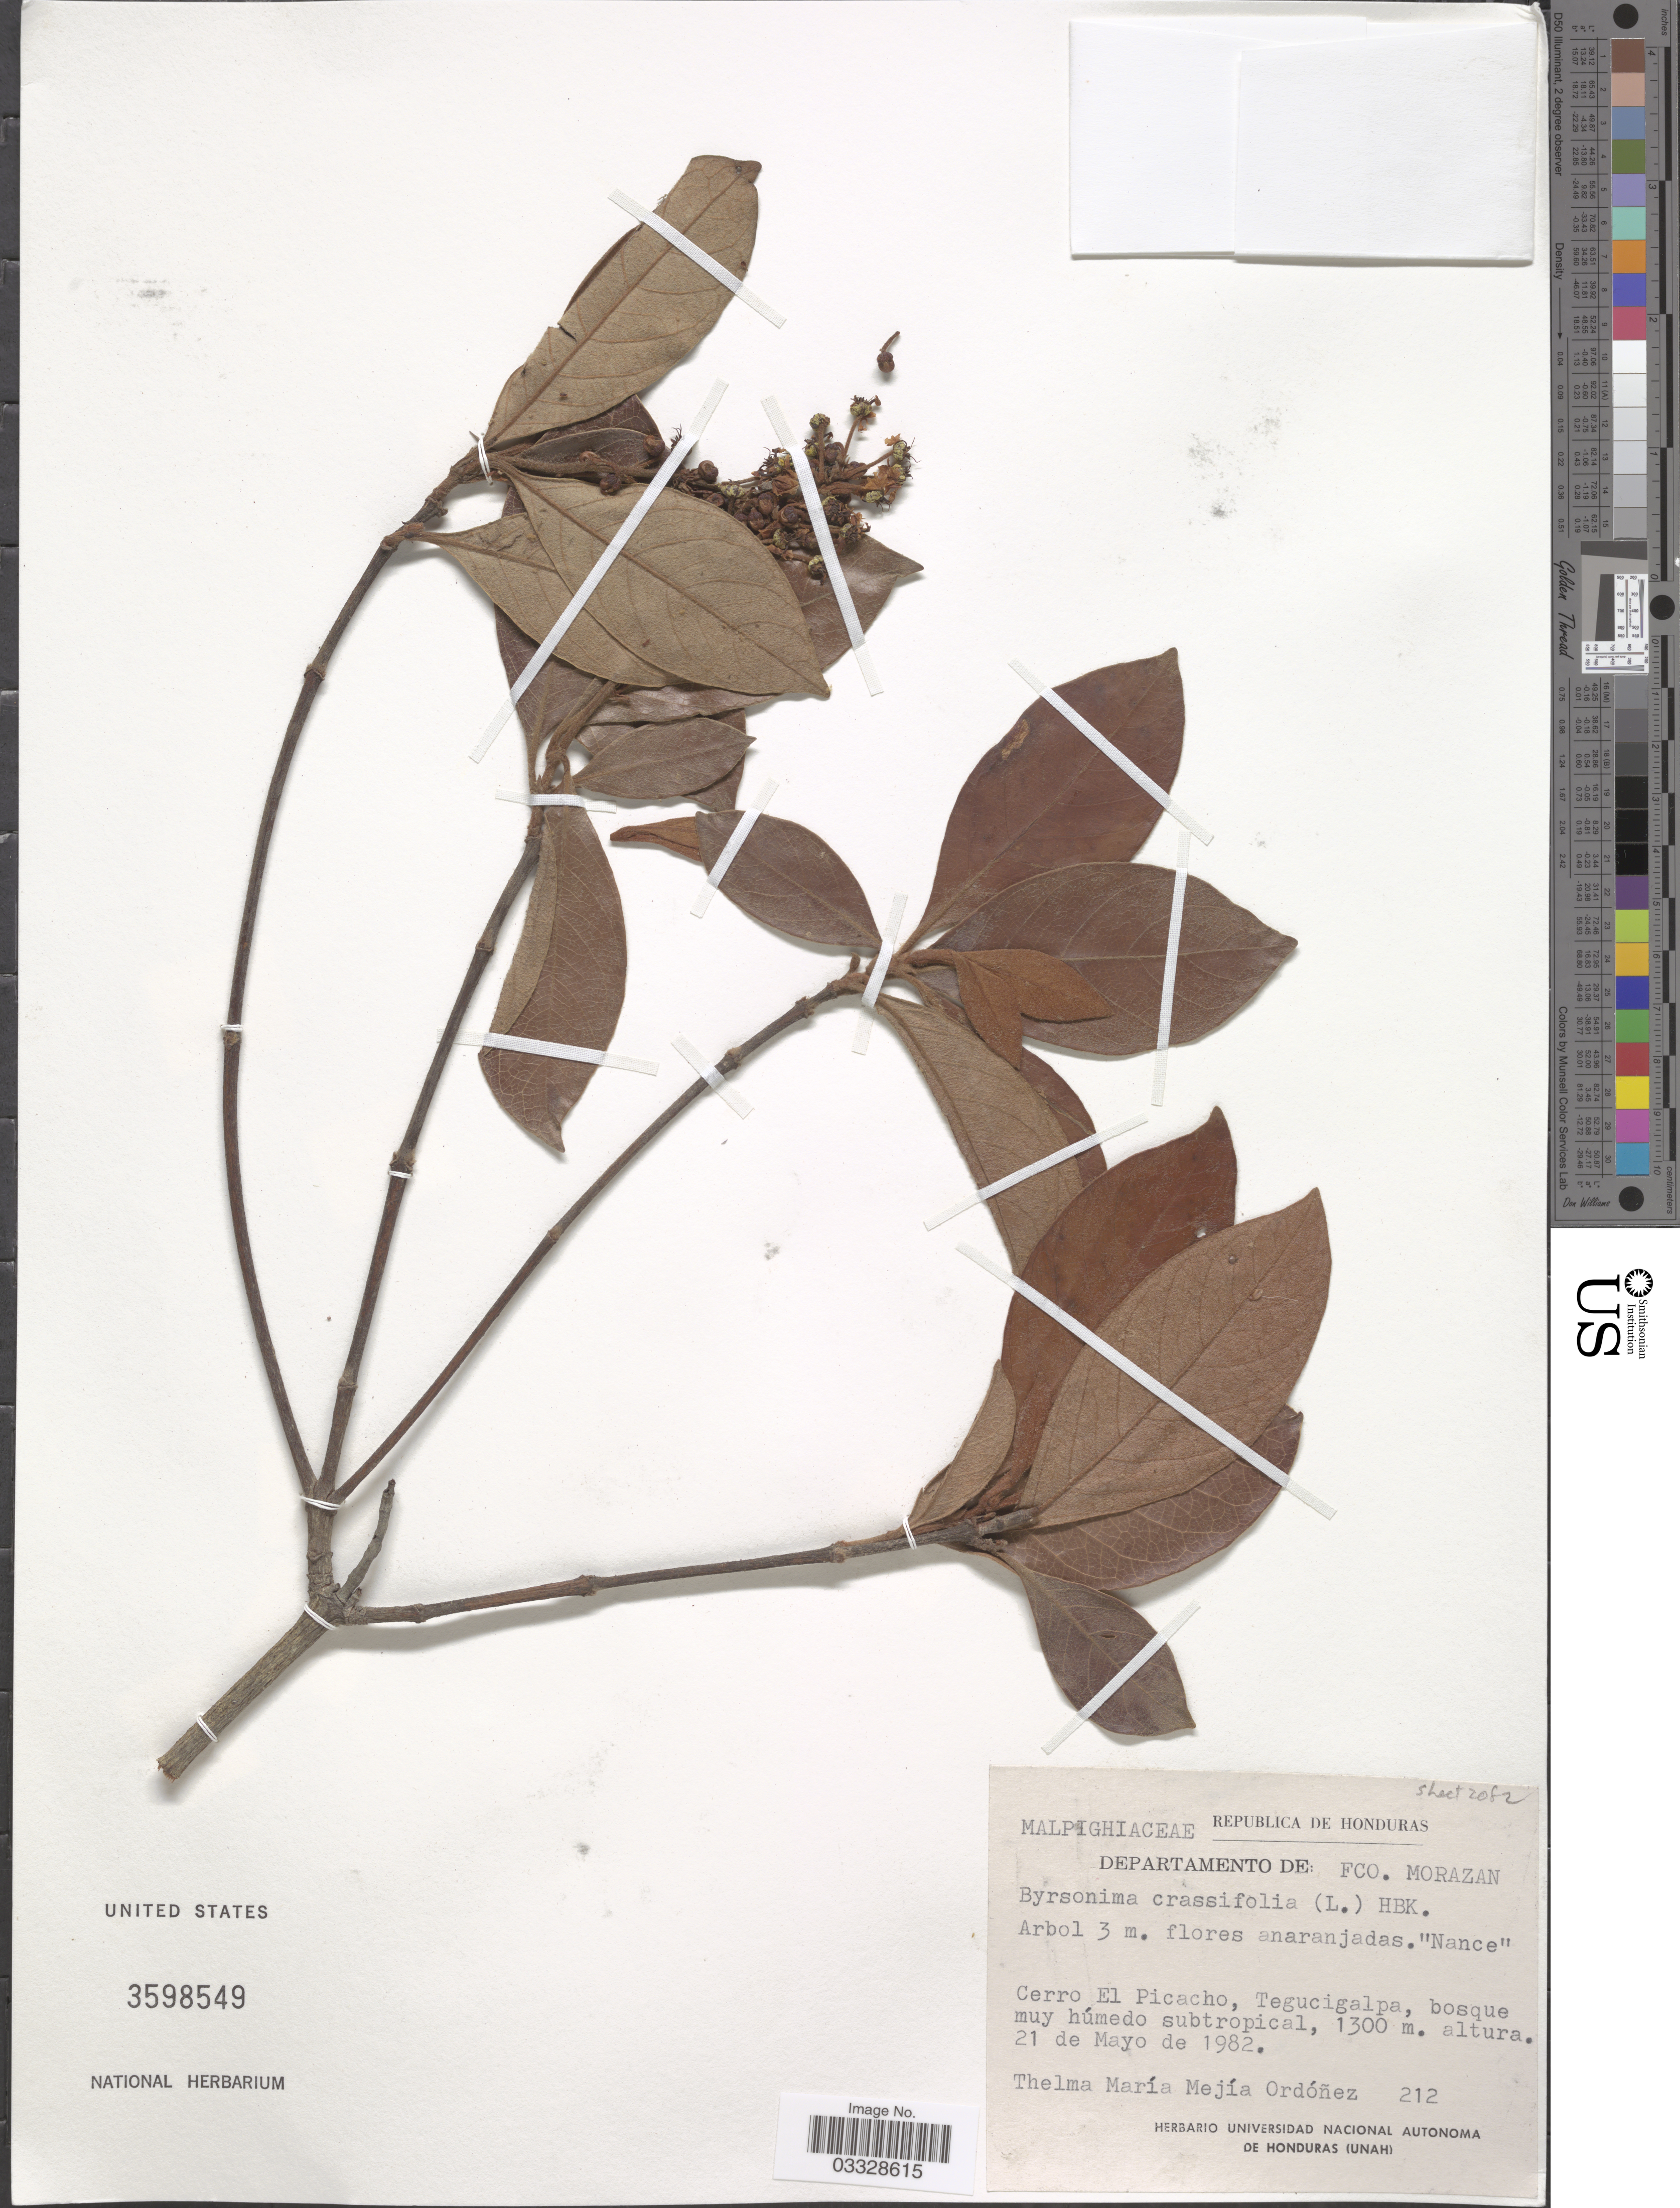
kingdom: Plantae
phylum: Tracheophyta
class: Magnoliopsida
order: Malpighiales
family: Malpighiaceae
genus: Byrsonima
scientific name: Byrsonima crassifolia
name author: (L.) Kunth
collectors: T. Mejía Ordóñez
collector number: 212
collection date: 1982-05-21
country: Honduras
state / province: Fco. Morazán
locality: Departamento de: Fco. Morazan. Cerro El Picacho, Tegucigalpa.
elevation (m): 1300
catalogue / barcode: US 3598549